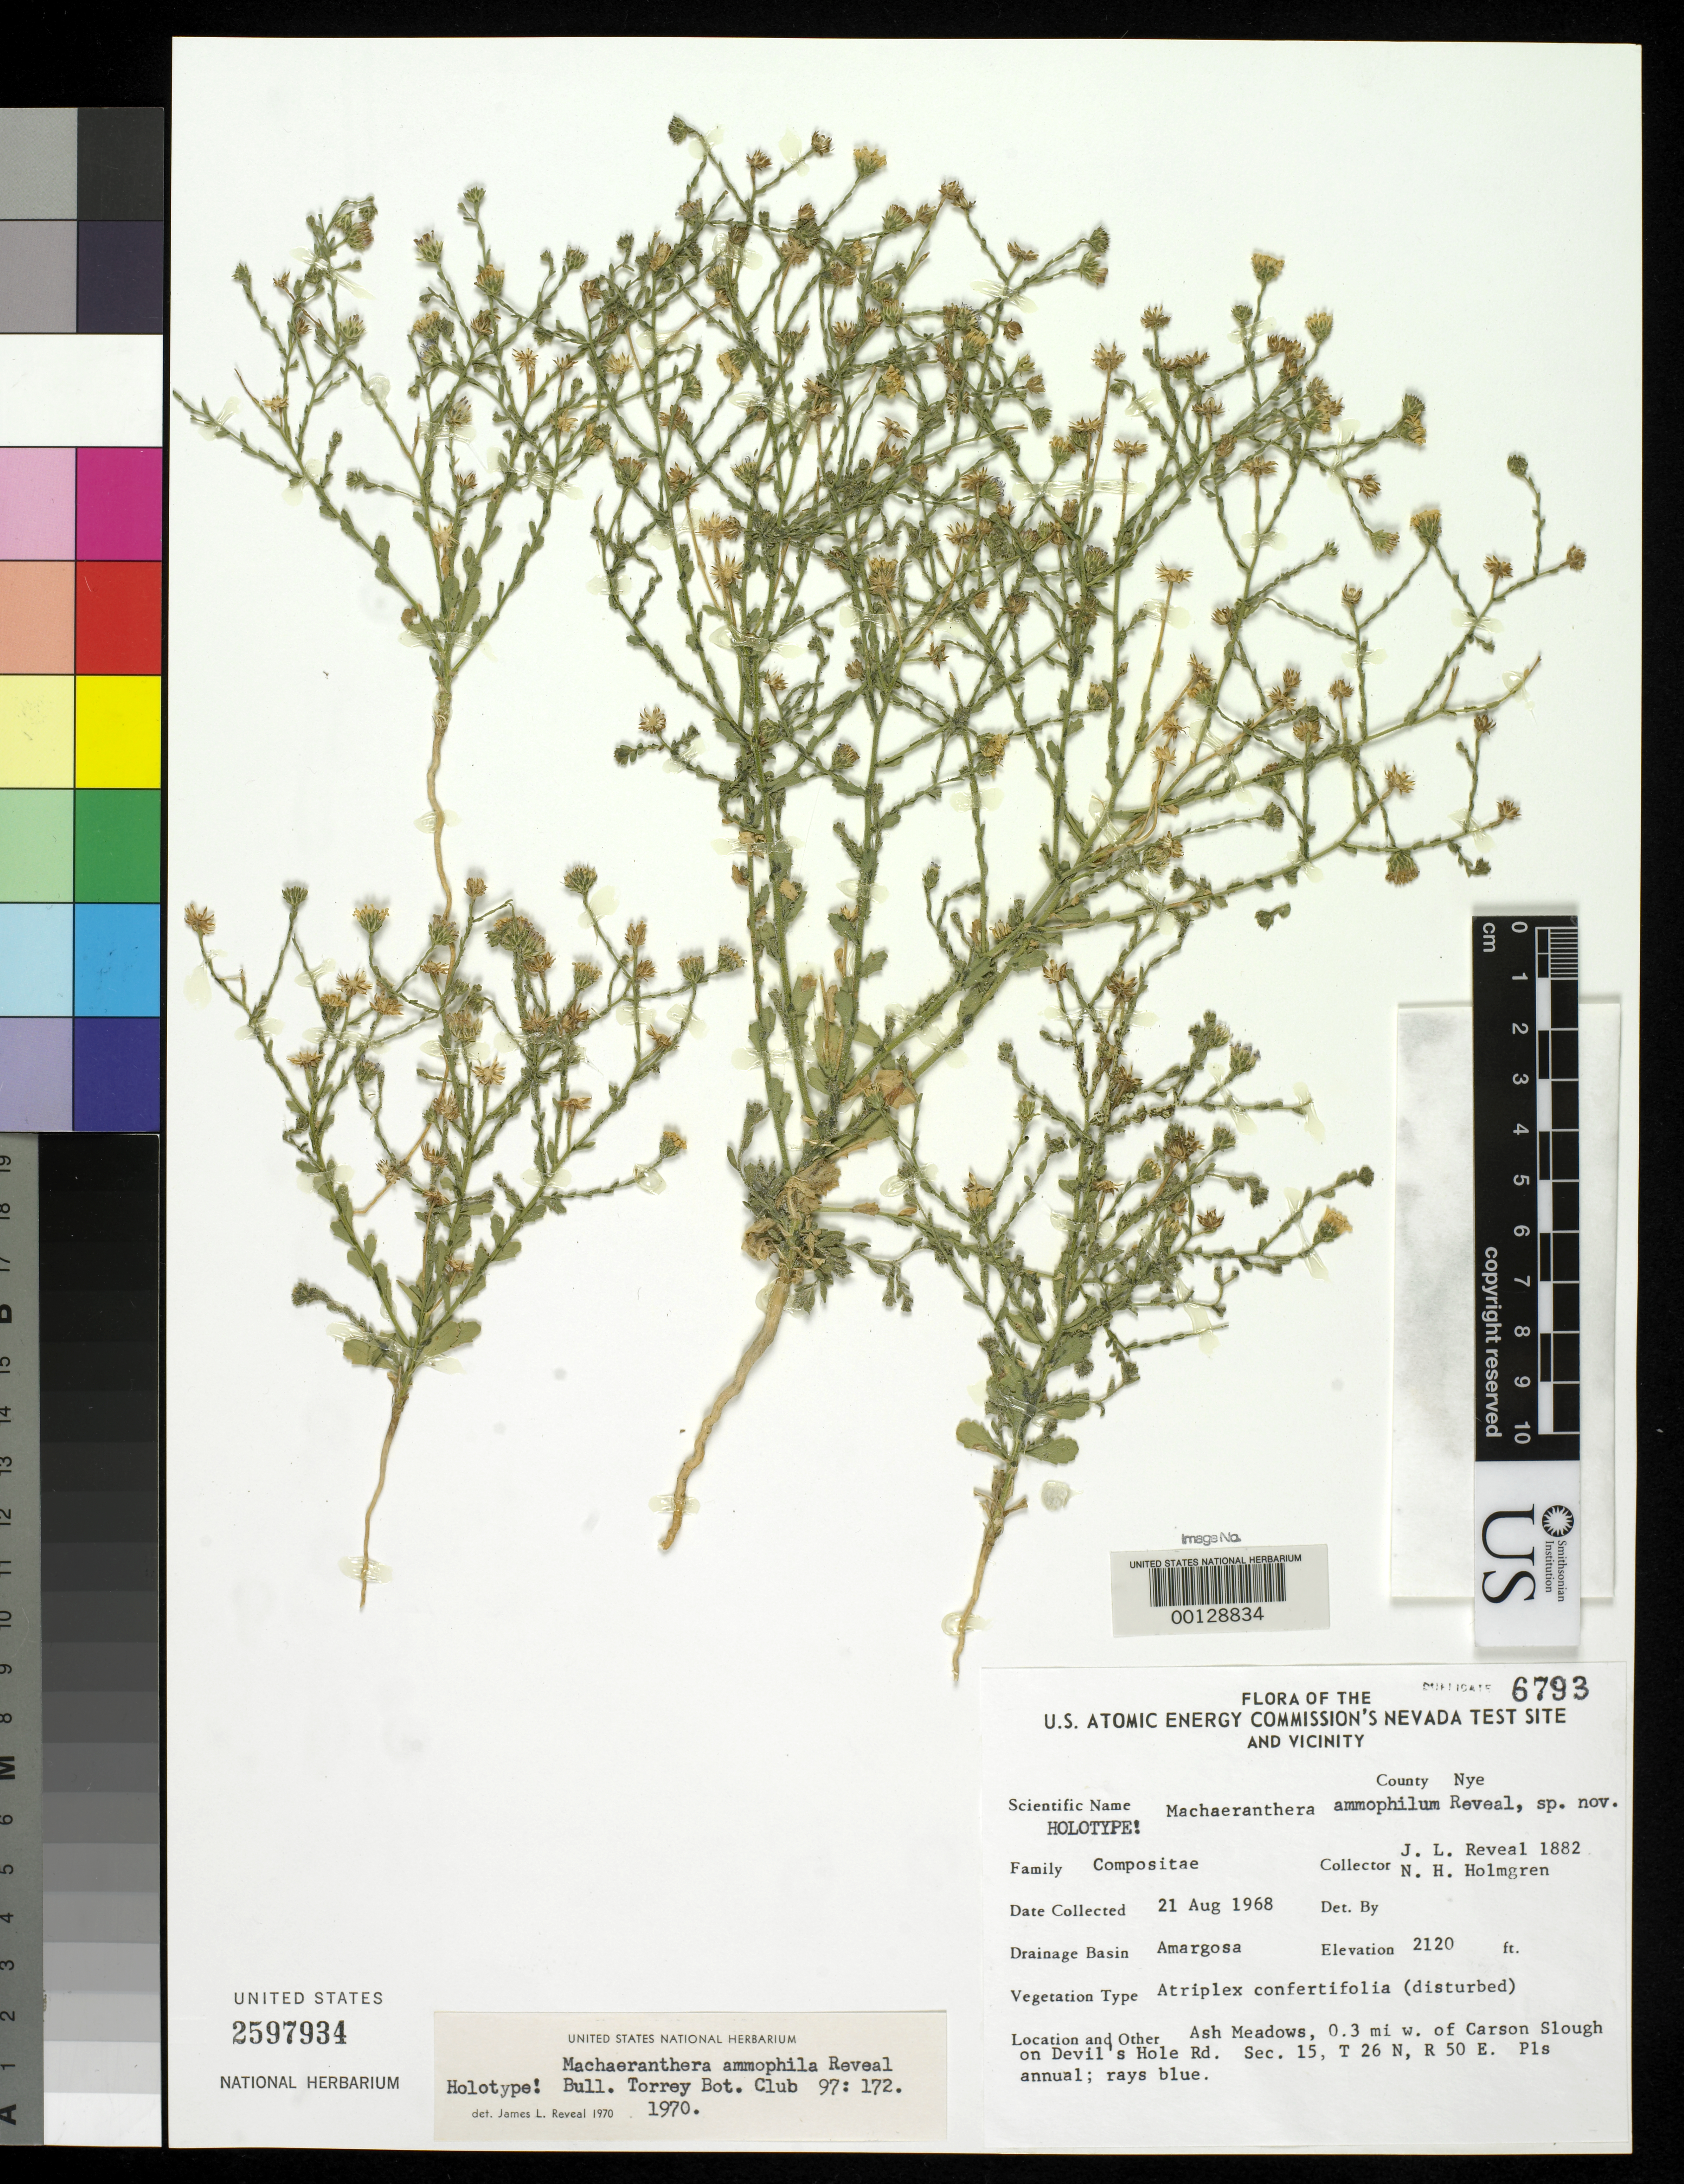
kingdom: Plantae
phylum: Tracheophyta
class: Magnoliopsida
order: Asterales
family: Asteraceae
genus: Machaeranthera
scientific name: Machaeranthera ammophila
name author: Reveal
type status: Holotype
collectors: J. L. Reveal & N. H. Holmgren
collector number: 1882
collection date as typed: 21 Aug 1968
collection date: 1968-08-21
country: United States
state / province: Nevada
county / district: Nye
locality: Ash Meadows, Amargosa River drainage.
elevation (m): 2120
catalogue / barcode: US 2597934